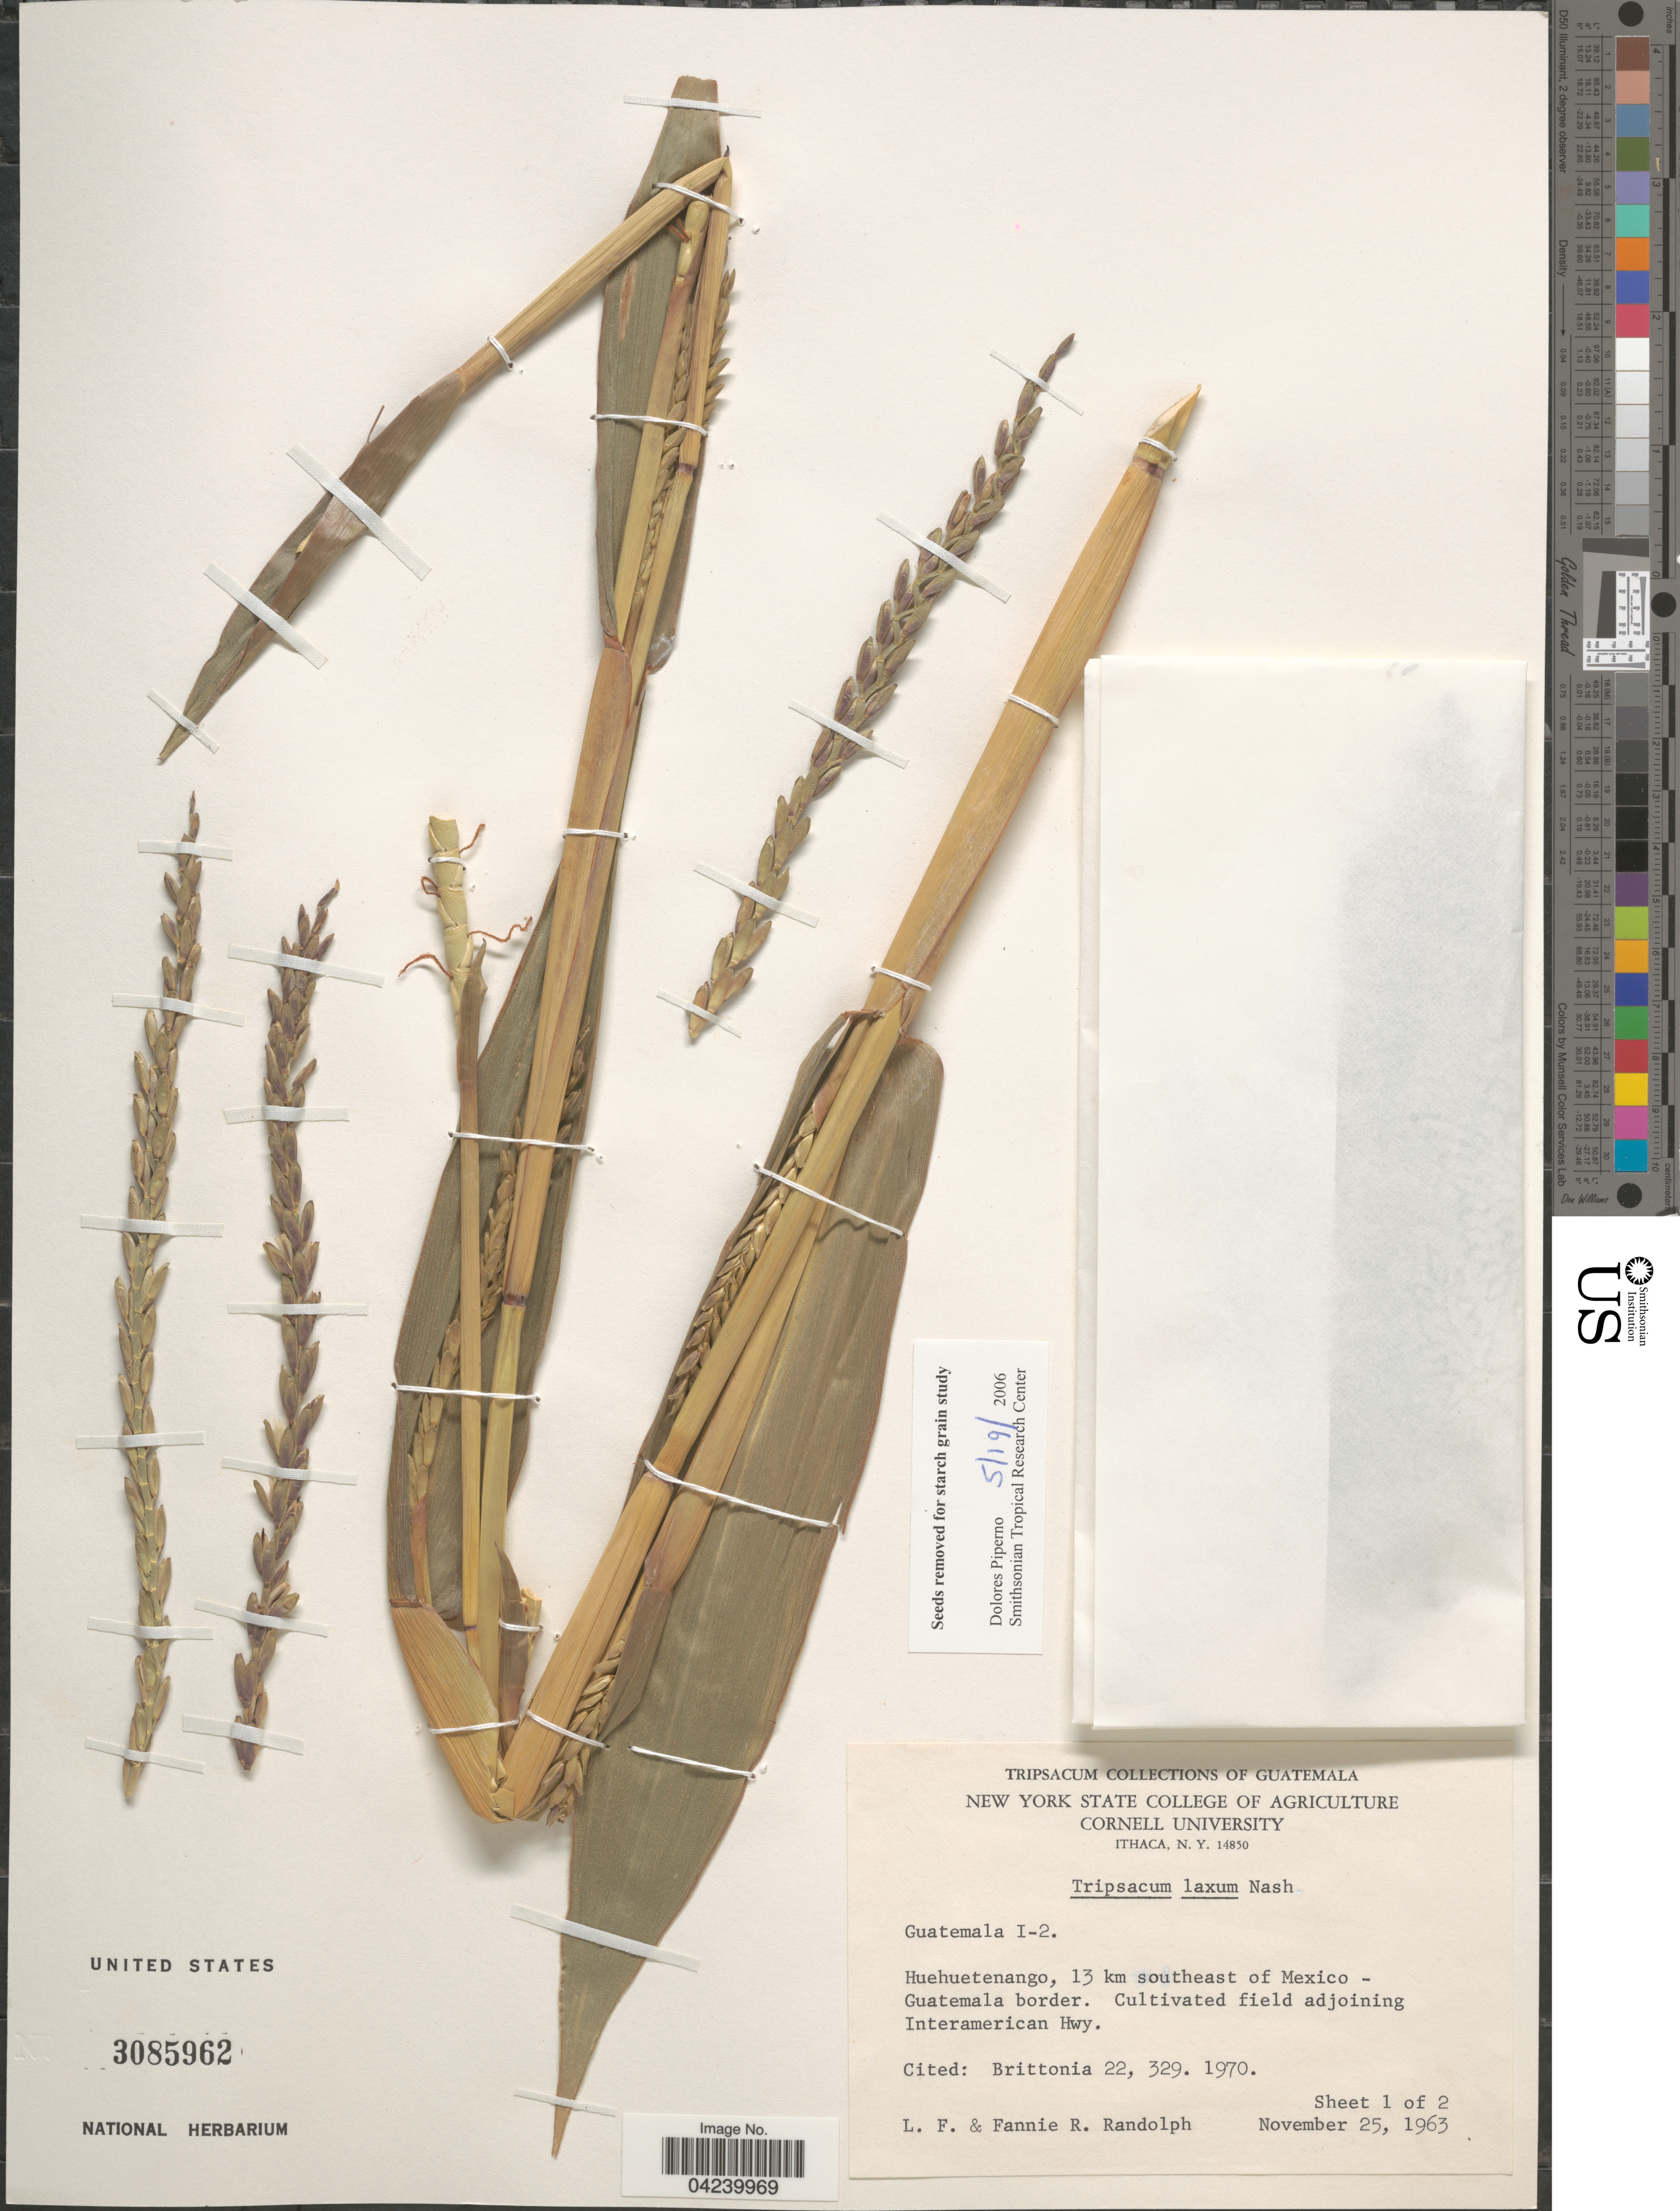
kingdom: Plantae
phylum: Tracheophyta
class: Liliopsida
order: Poales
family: Poaceae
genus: Tripsacum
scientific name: Tripsacum laxum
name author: Nash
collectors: L. F. Randolph & F. Randolph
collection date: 1963-11-25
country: Guatemala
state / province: Huehuetenango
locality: Guatemala I-2. 13 km southeast of Mexico - Guatemala border. Cultivated field adjoining Interamerican Hwy.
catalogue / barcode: US 3085962